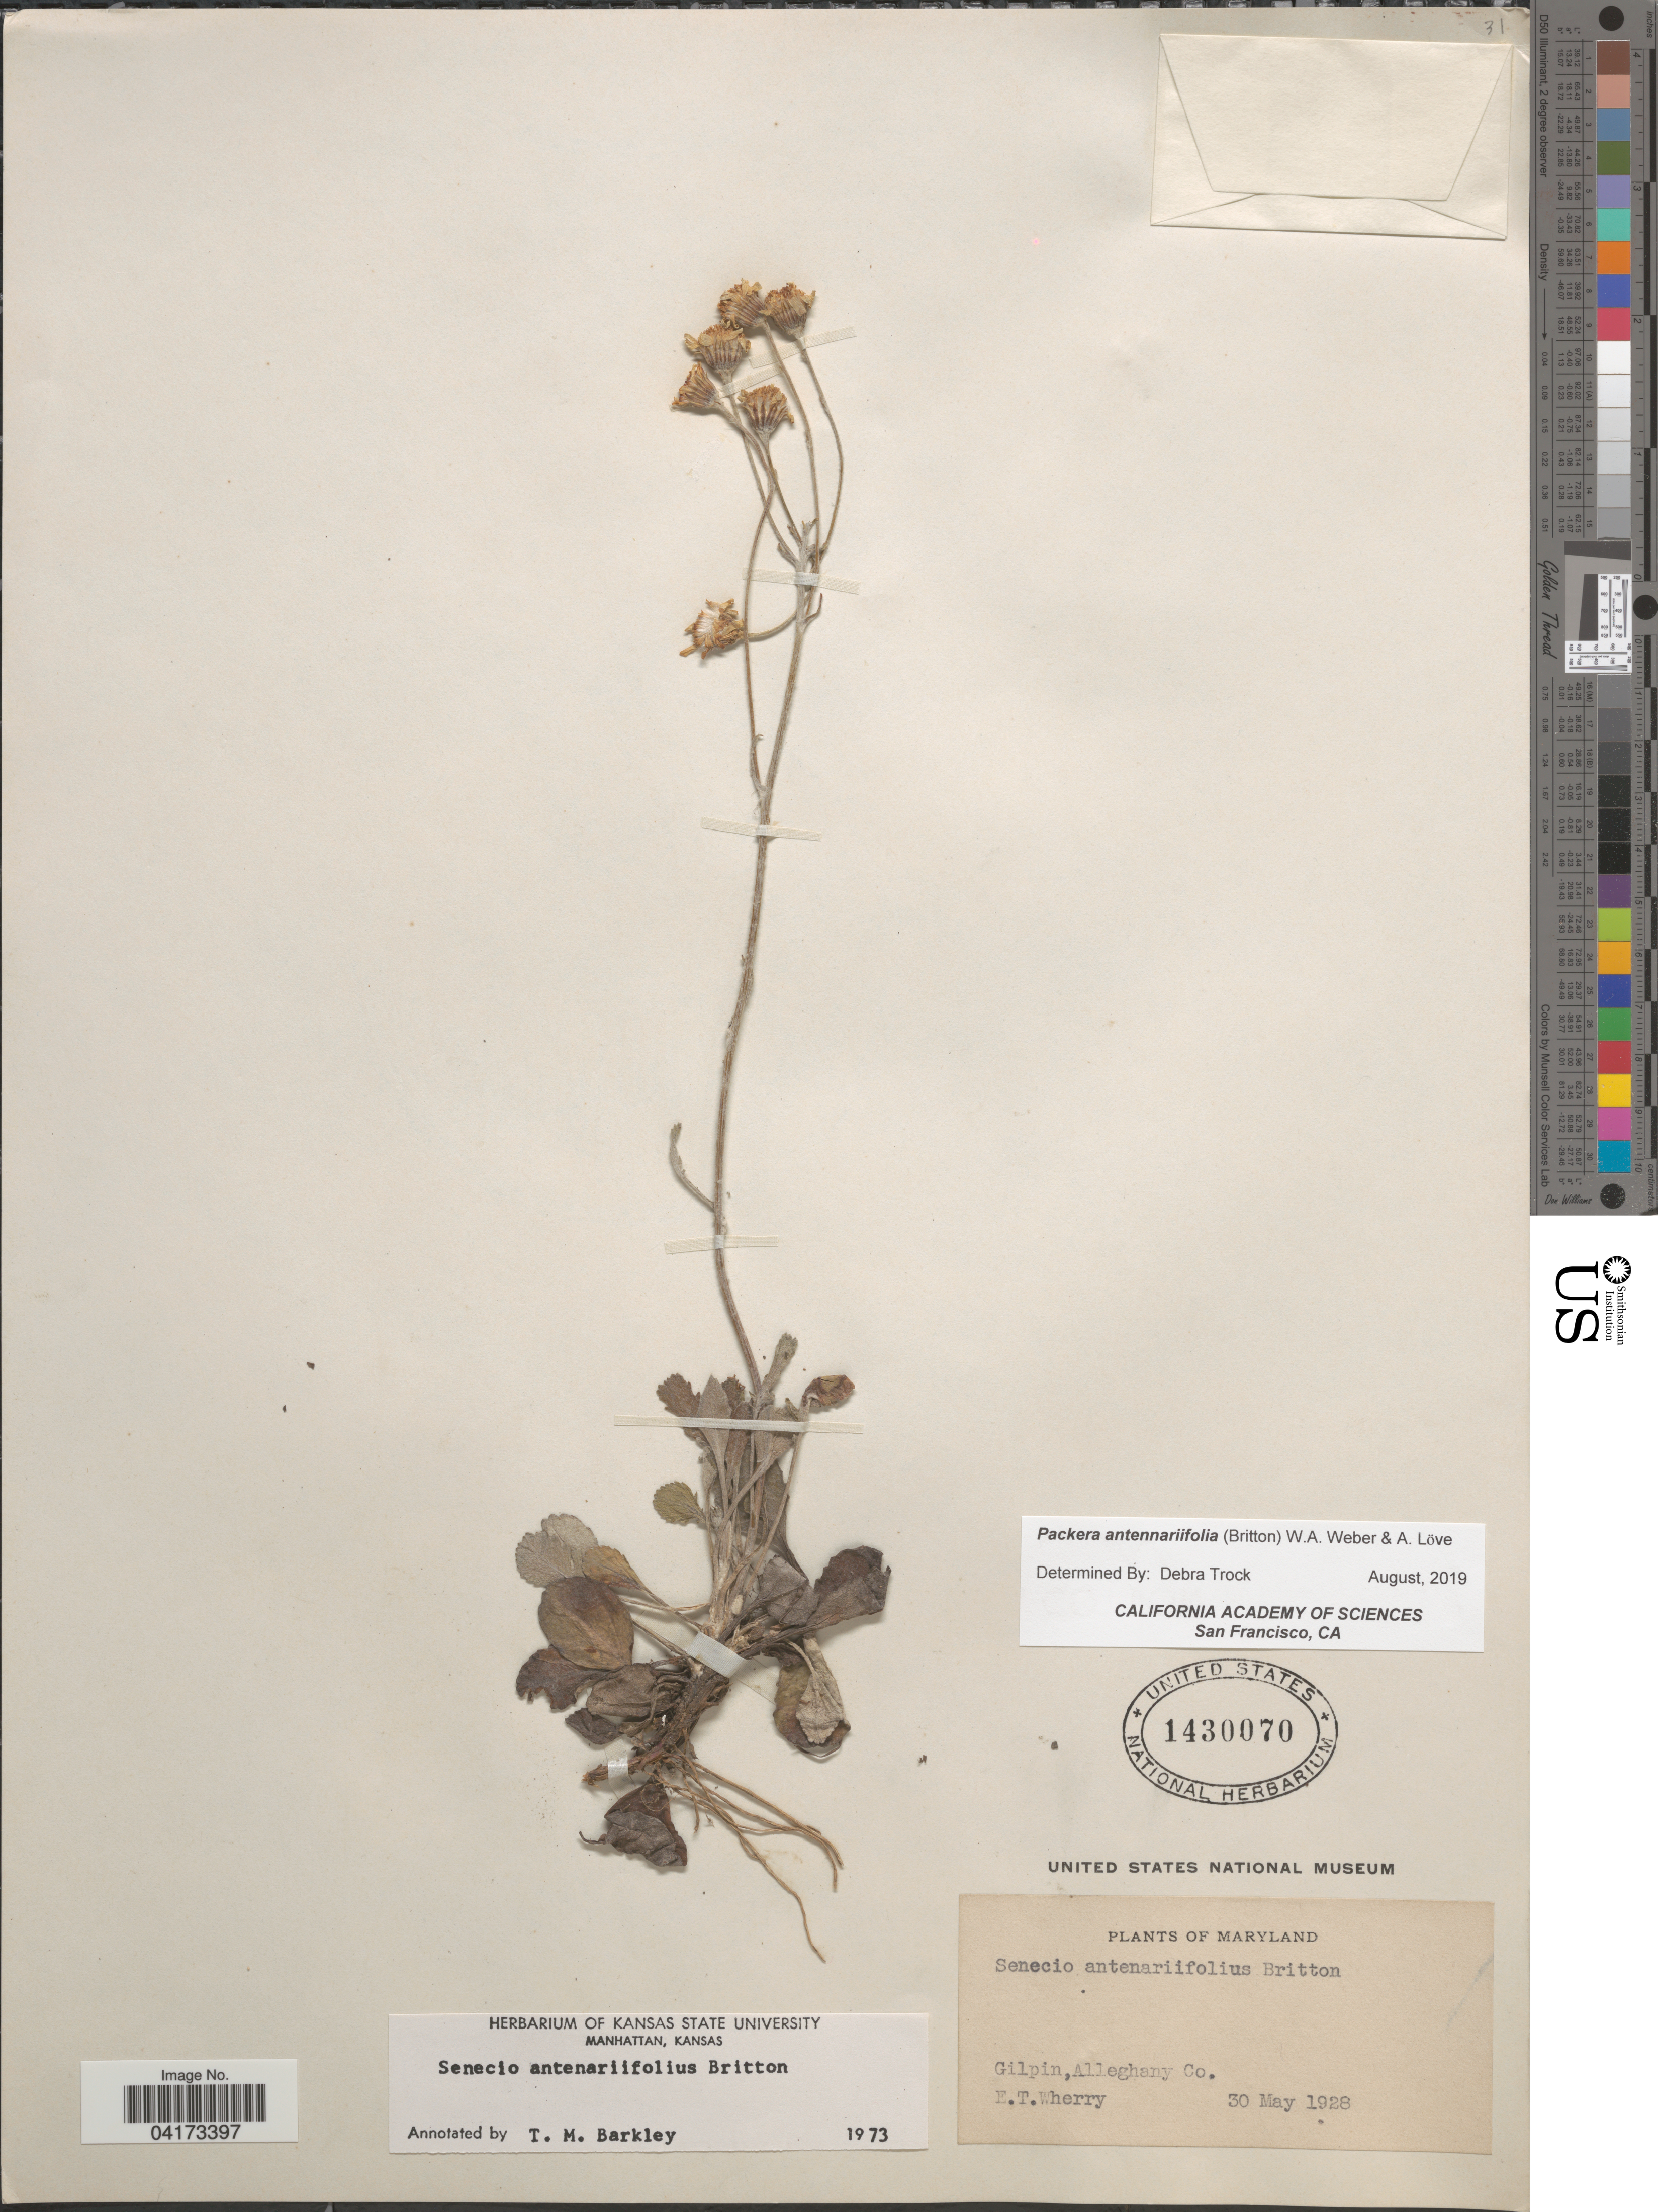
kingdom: Plantae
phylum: Tracheophyta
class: Magnoliopsida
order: Asterales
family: Asteraceae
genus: Packera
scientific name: Packera antennariifolia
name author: (Britton) W.A. Weber & Á. Löve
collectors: E. T. Wherry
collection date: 1928-05-30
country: United States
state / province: Maryland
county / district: Allegany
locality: Gilpin, Alleghany Co.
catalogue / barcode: US 1430070